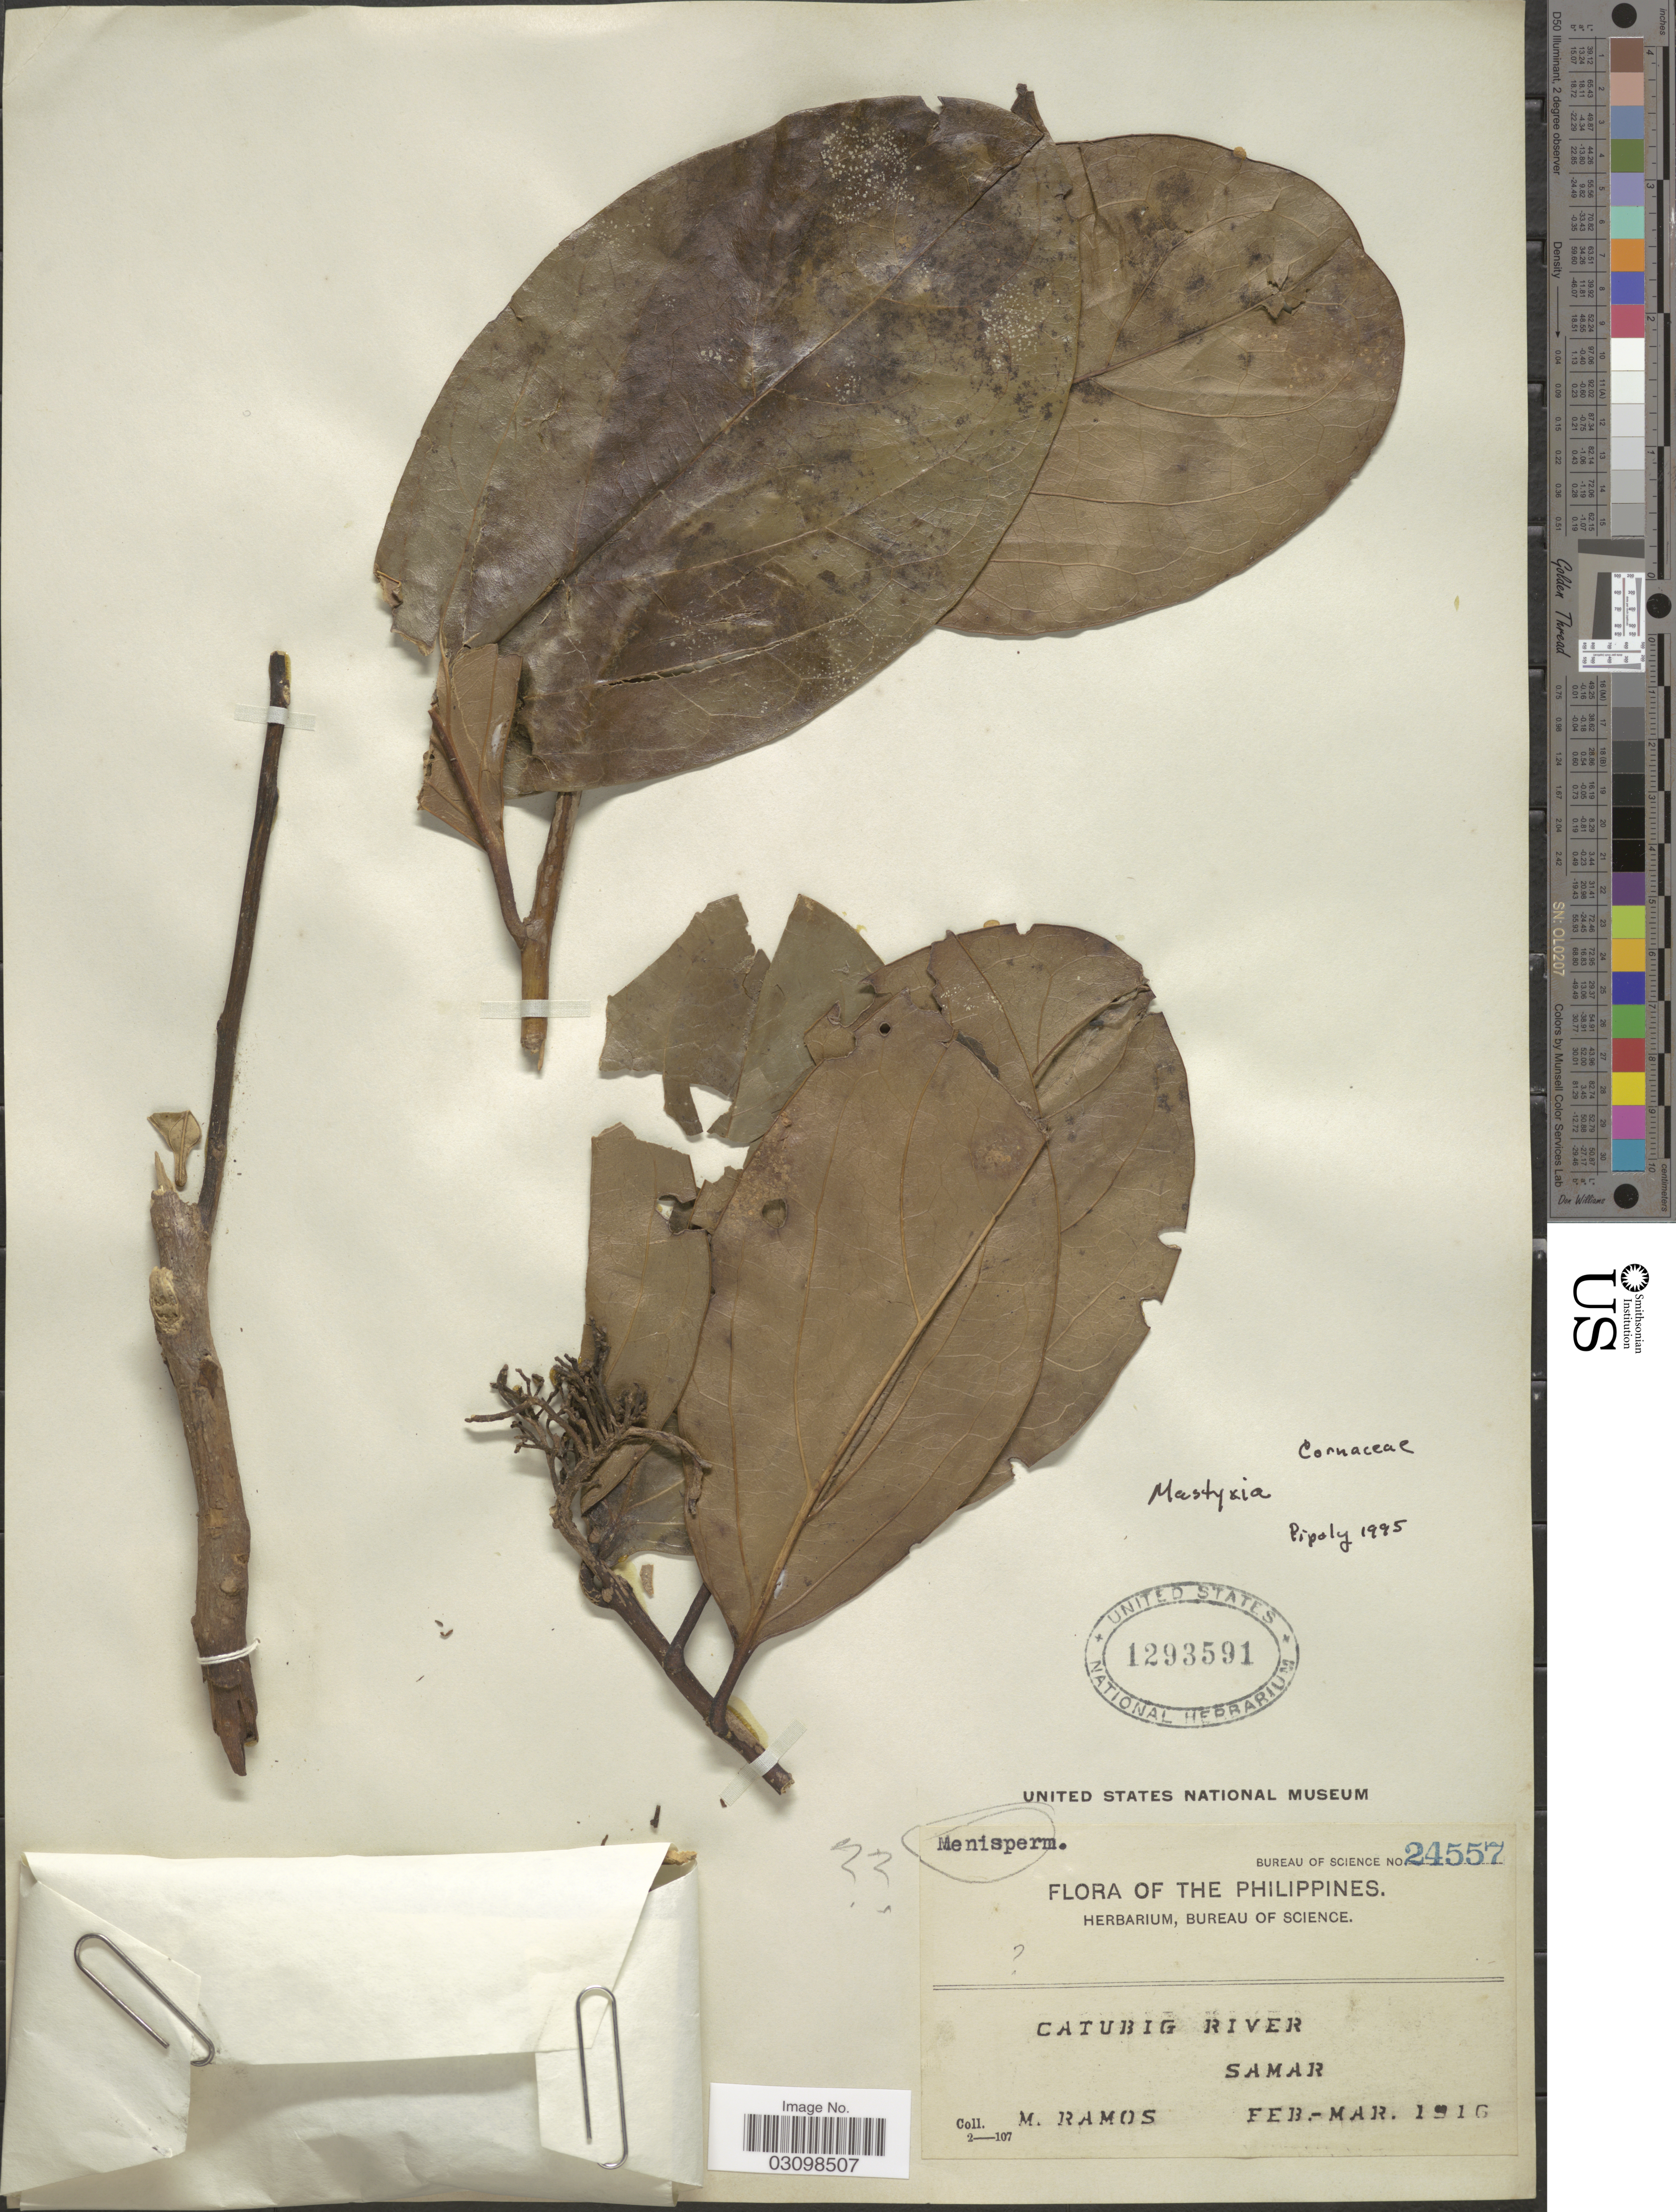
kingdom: Plantae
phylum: Tracheophyta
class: Magnoliopsida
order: Cornales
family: Nyssaceae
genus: Mastixia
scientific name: Mastixia sp.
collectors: M. Ramos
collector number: Bureau of science 24557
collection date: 1916-02/1916-03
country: Philippines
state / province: Eastern Visayas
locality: Catubig River, Samar.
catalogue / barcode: US 1293591